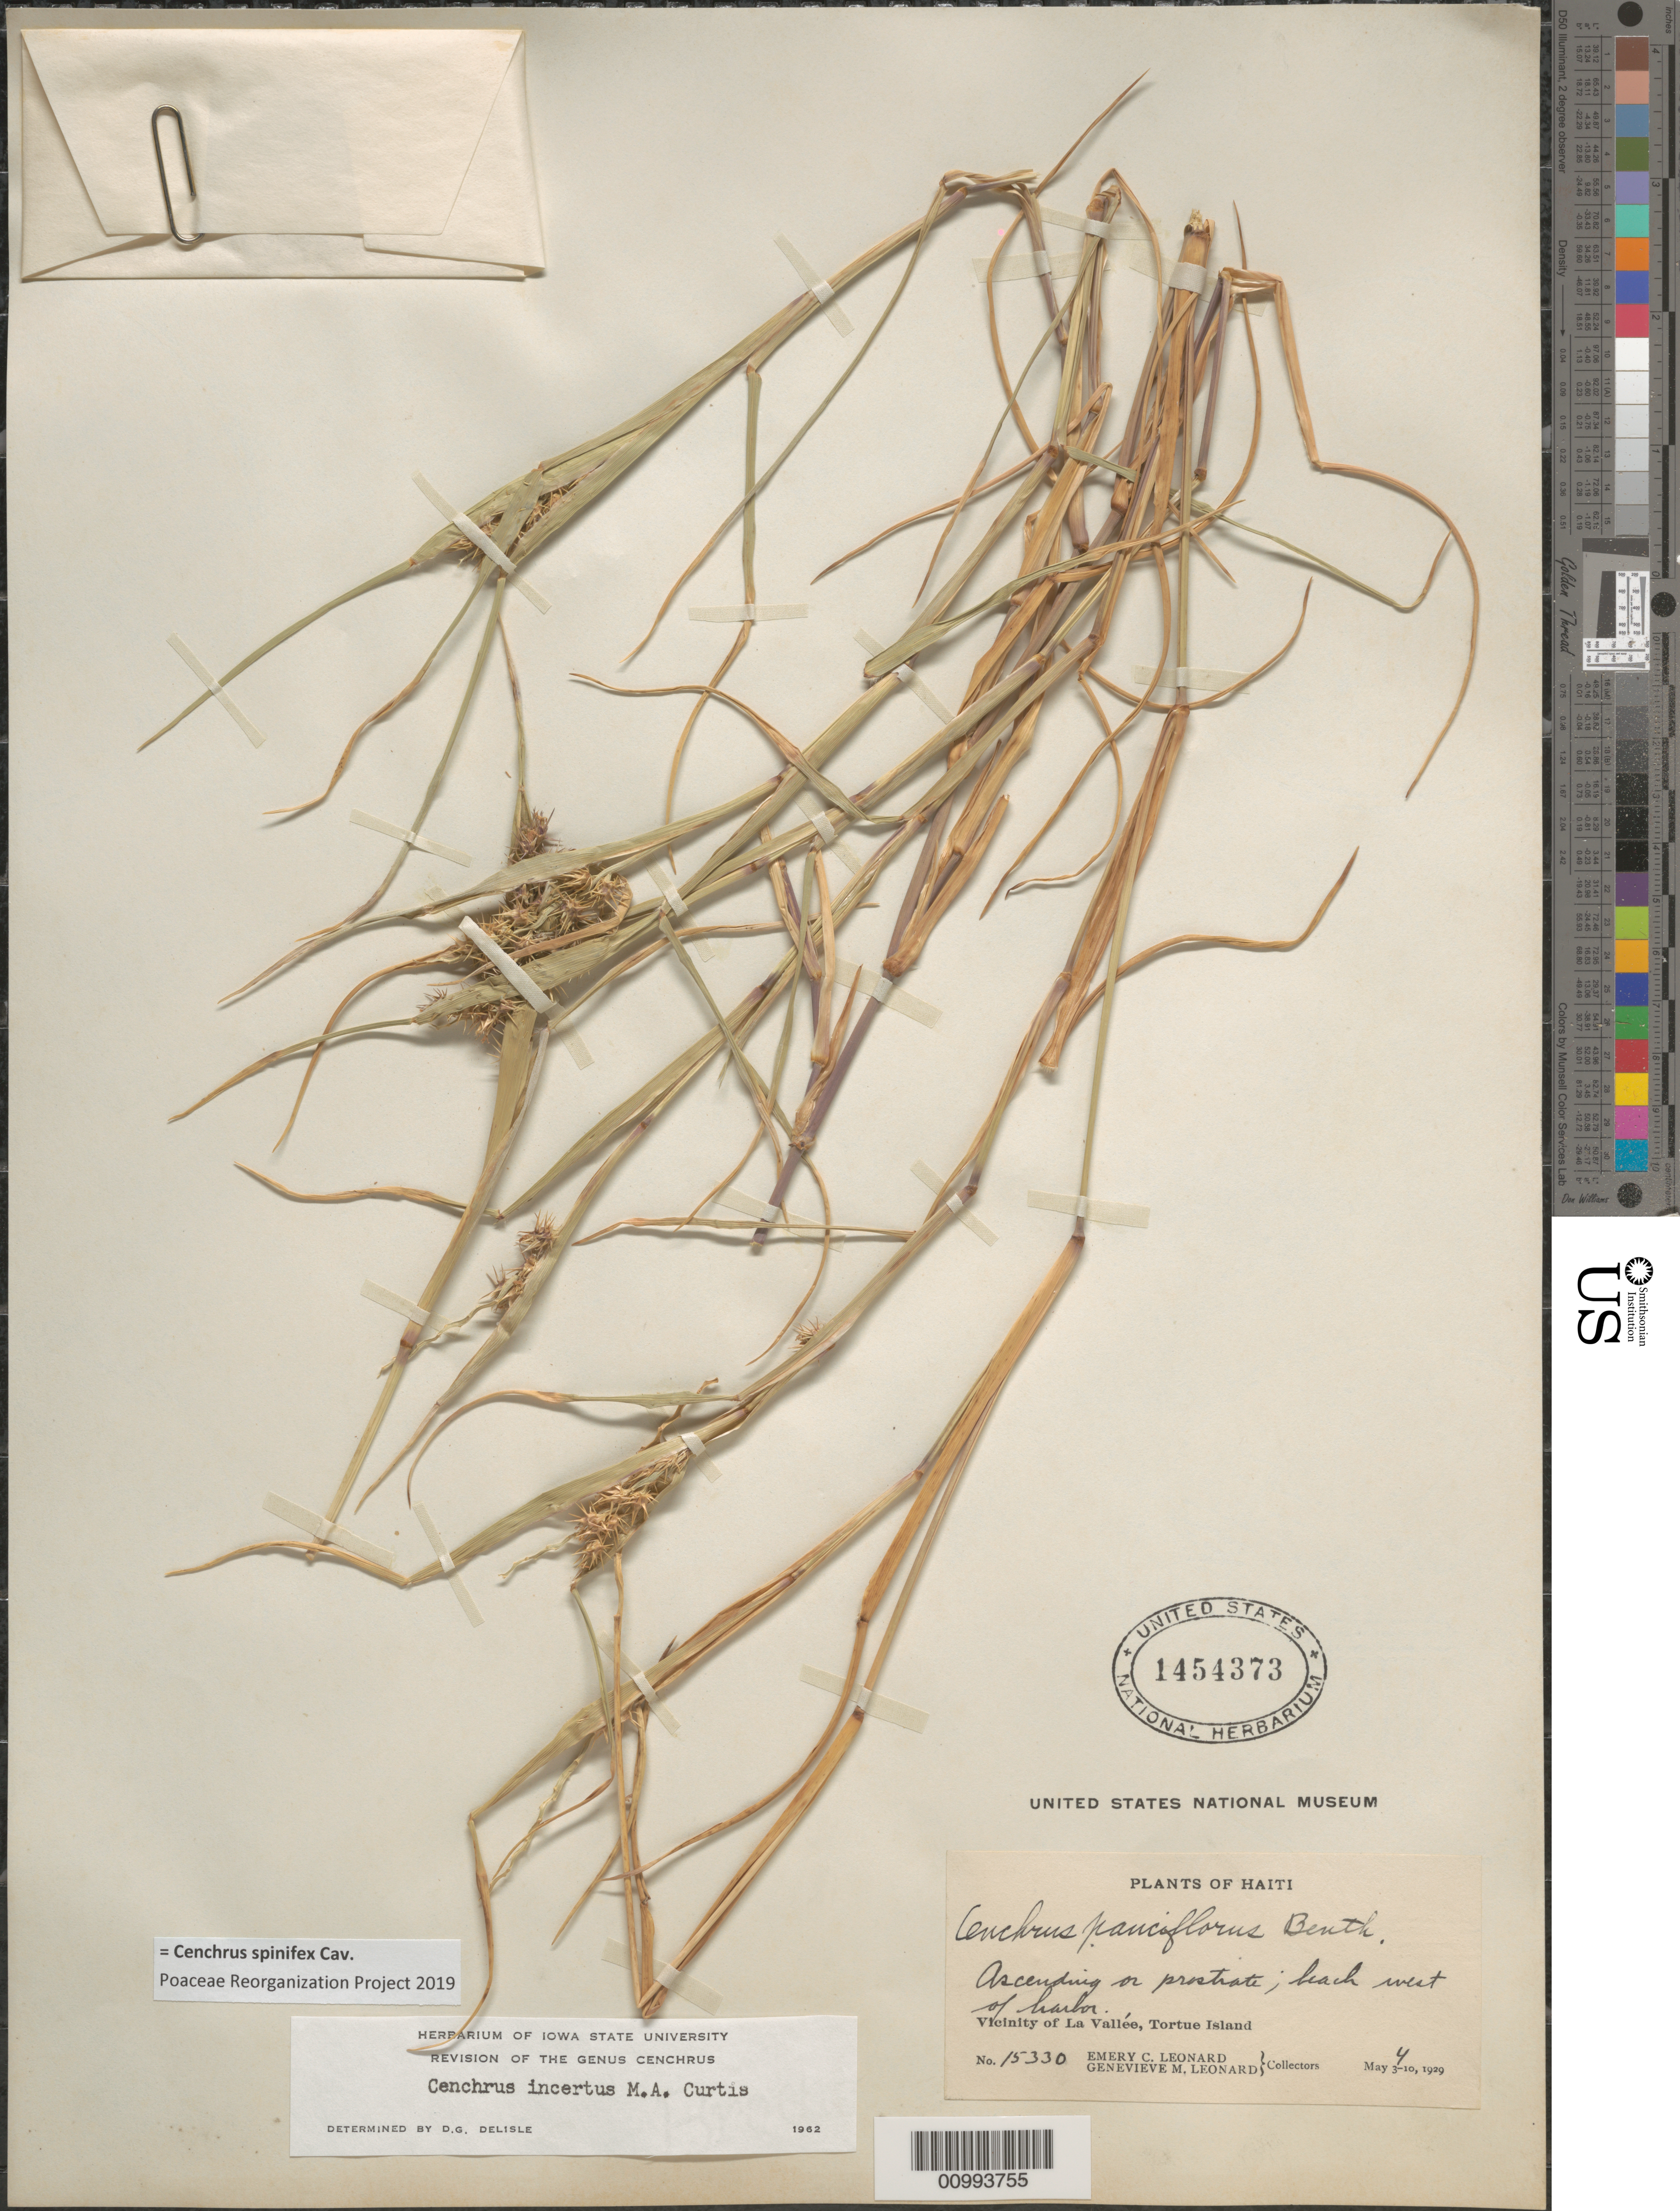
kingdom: Plantae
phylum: Tracheophyta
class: Liliopsida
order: Poales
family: Poaceae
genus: Cenchrus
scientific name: Cenchrus spinifex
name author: Cav.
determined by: Poaceae Reorganization Project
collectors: E. C. Leonard & G. M. Leonard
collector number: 15330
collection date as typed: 04 May 1929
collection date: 1929-05-04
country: Haiti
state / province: Nord-Óuest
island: Île de la Tortue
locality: Vicinity of La Vallee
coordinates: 0 N, 0 E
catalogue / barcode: US 1454373